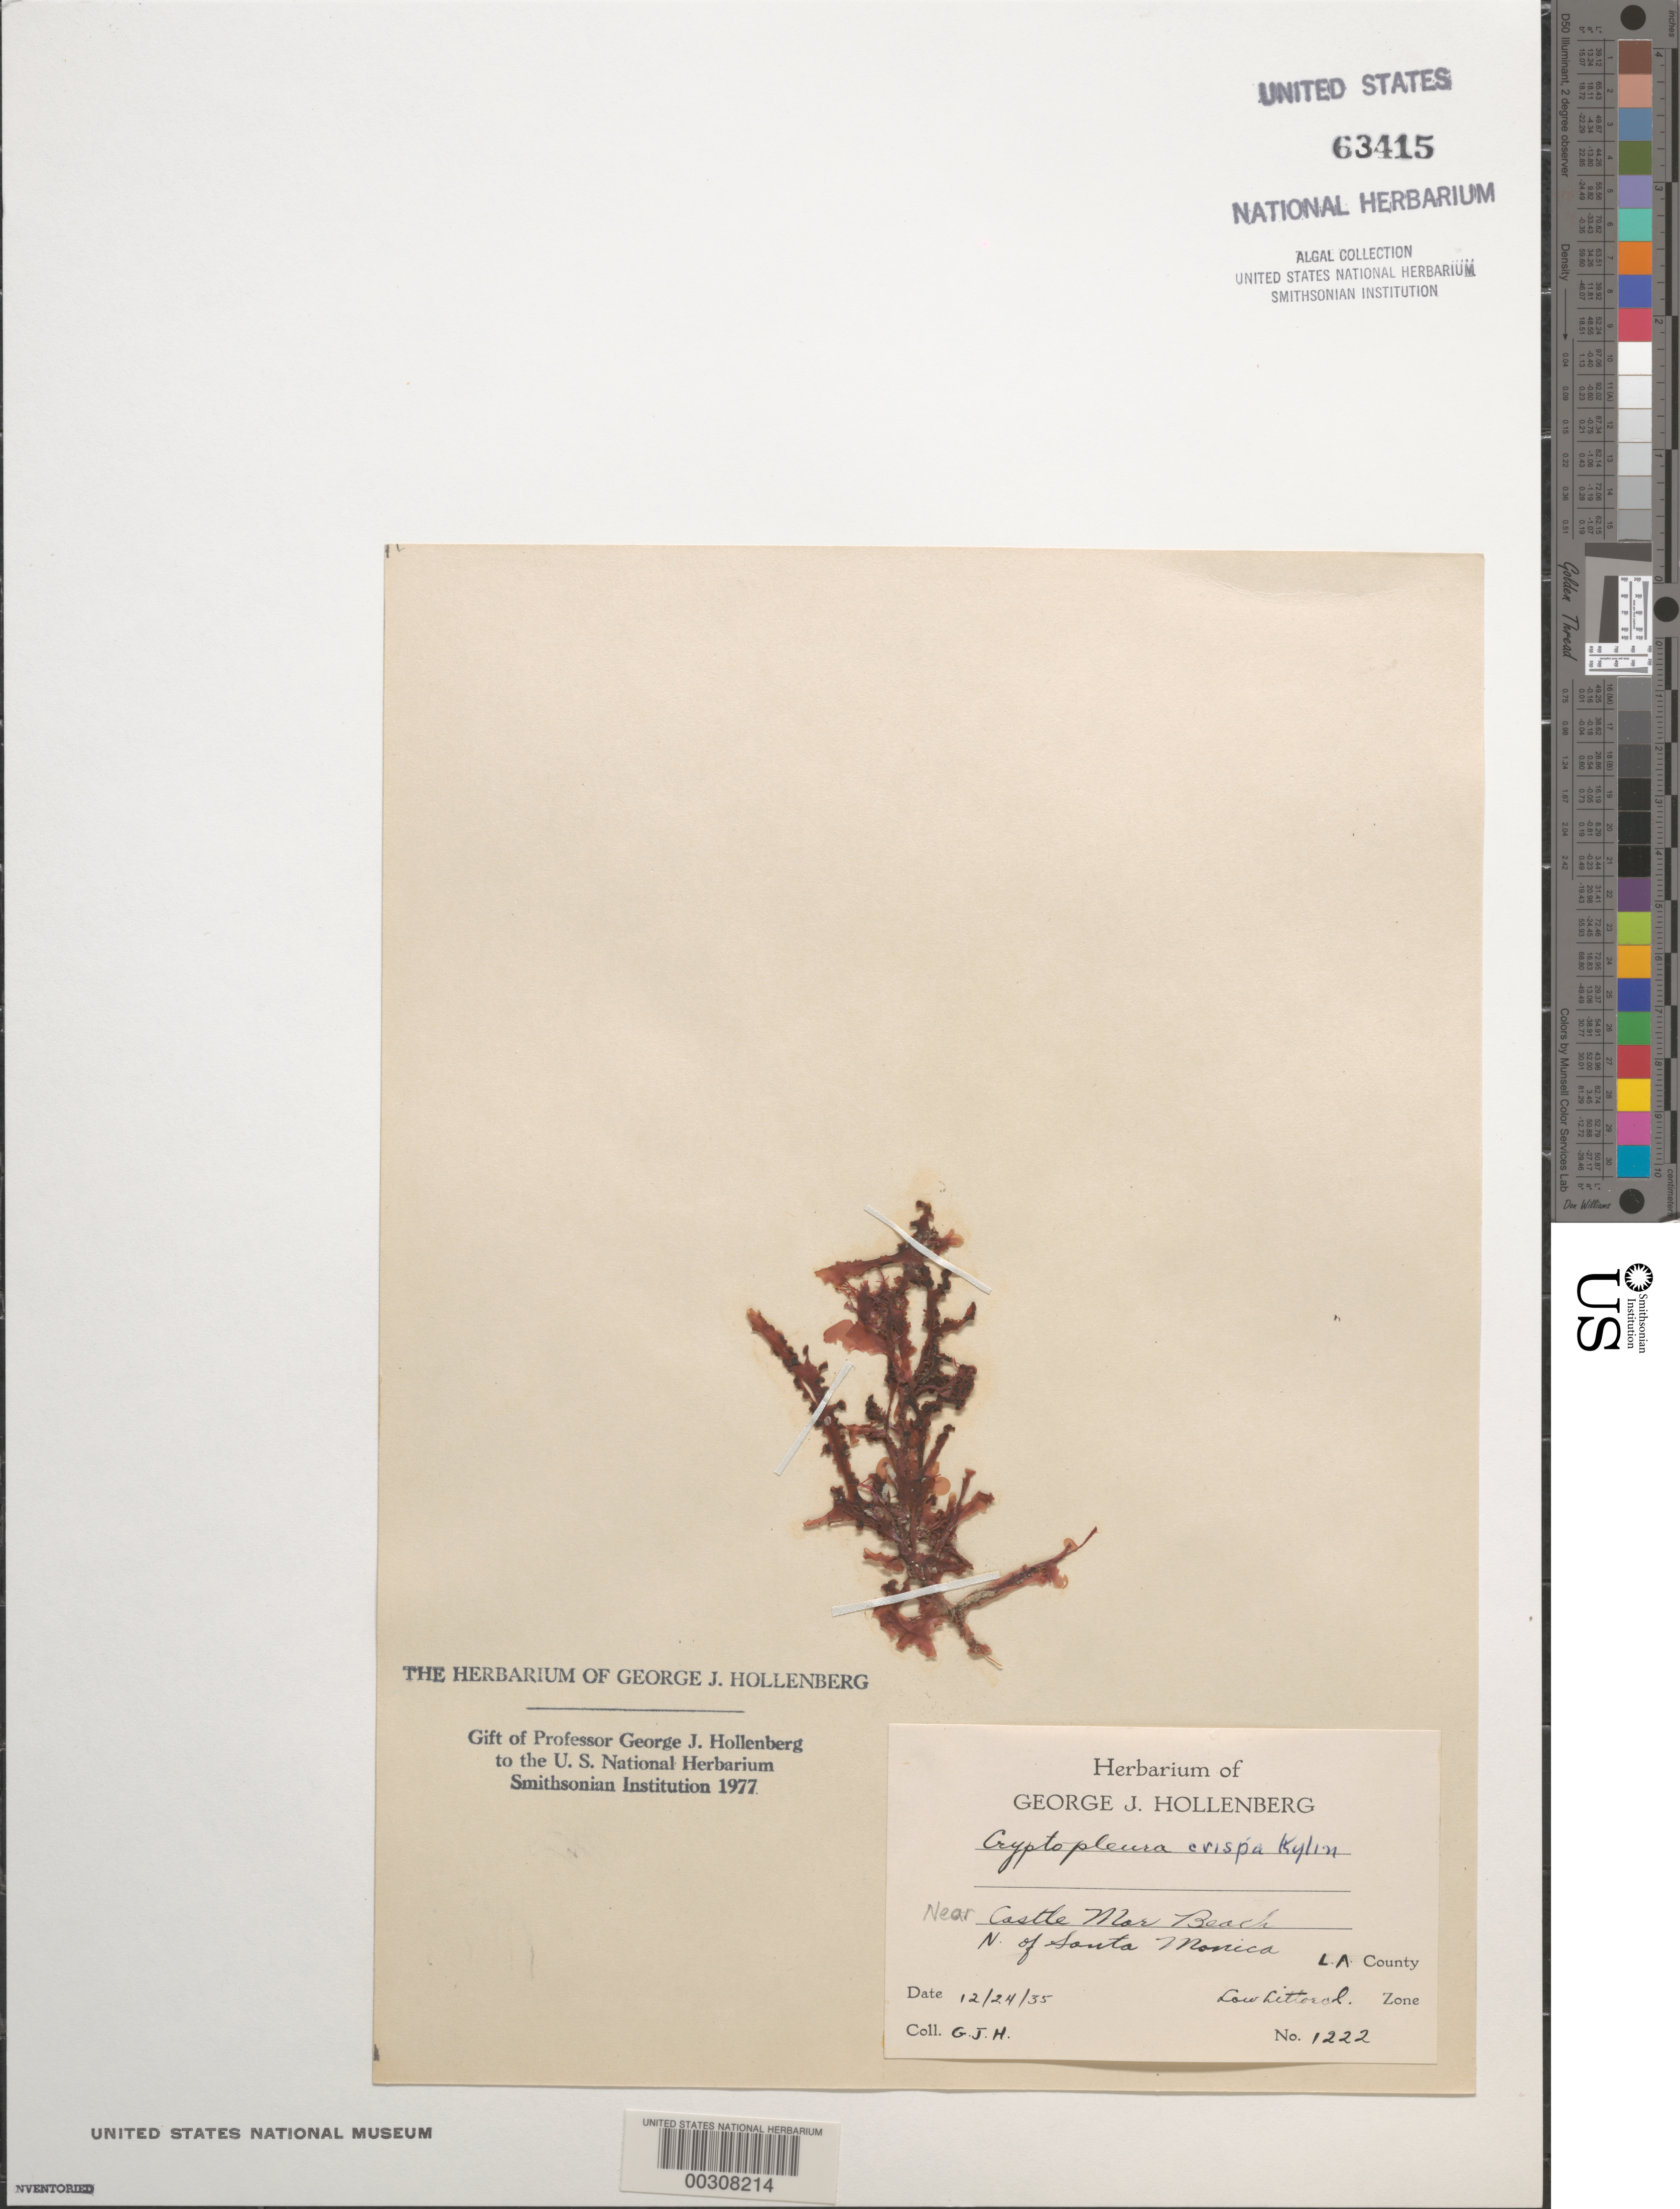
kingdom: Plantae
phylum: Rhodophyta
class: Florideophyceae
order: Ceramiales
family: Delesseriaceae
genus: Cryptopleura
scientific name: Cryptopleura crispa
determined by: Hollenberg, George J.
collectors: G. Hollenberg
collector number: GJH 1222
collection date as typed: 24 Dec 1935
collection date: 1935-12-24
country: United States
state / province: California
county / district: Los Angeles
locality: Near Castle Mar Beach, north of Santa Monica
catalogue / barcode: US 63415